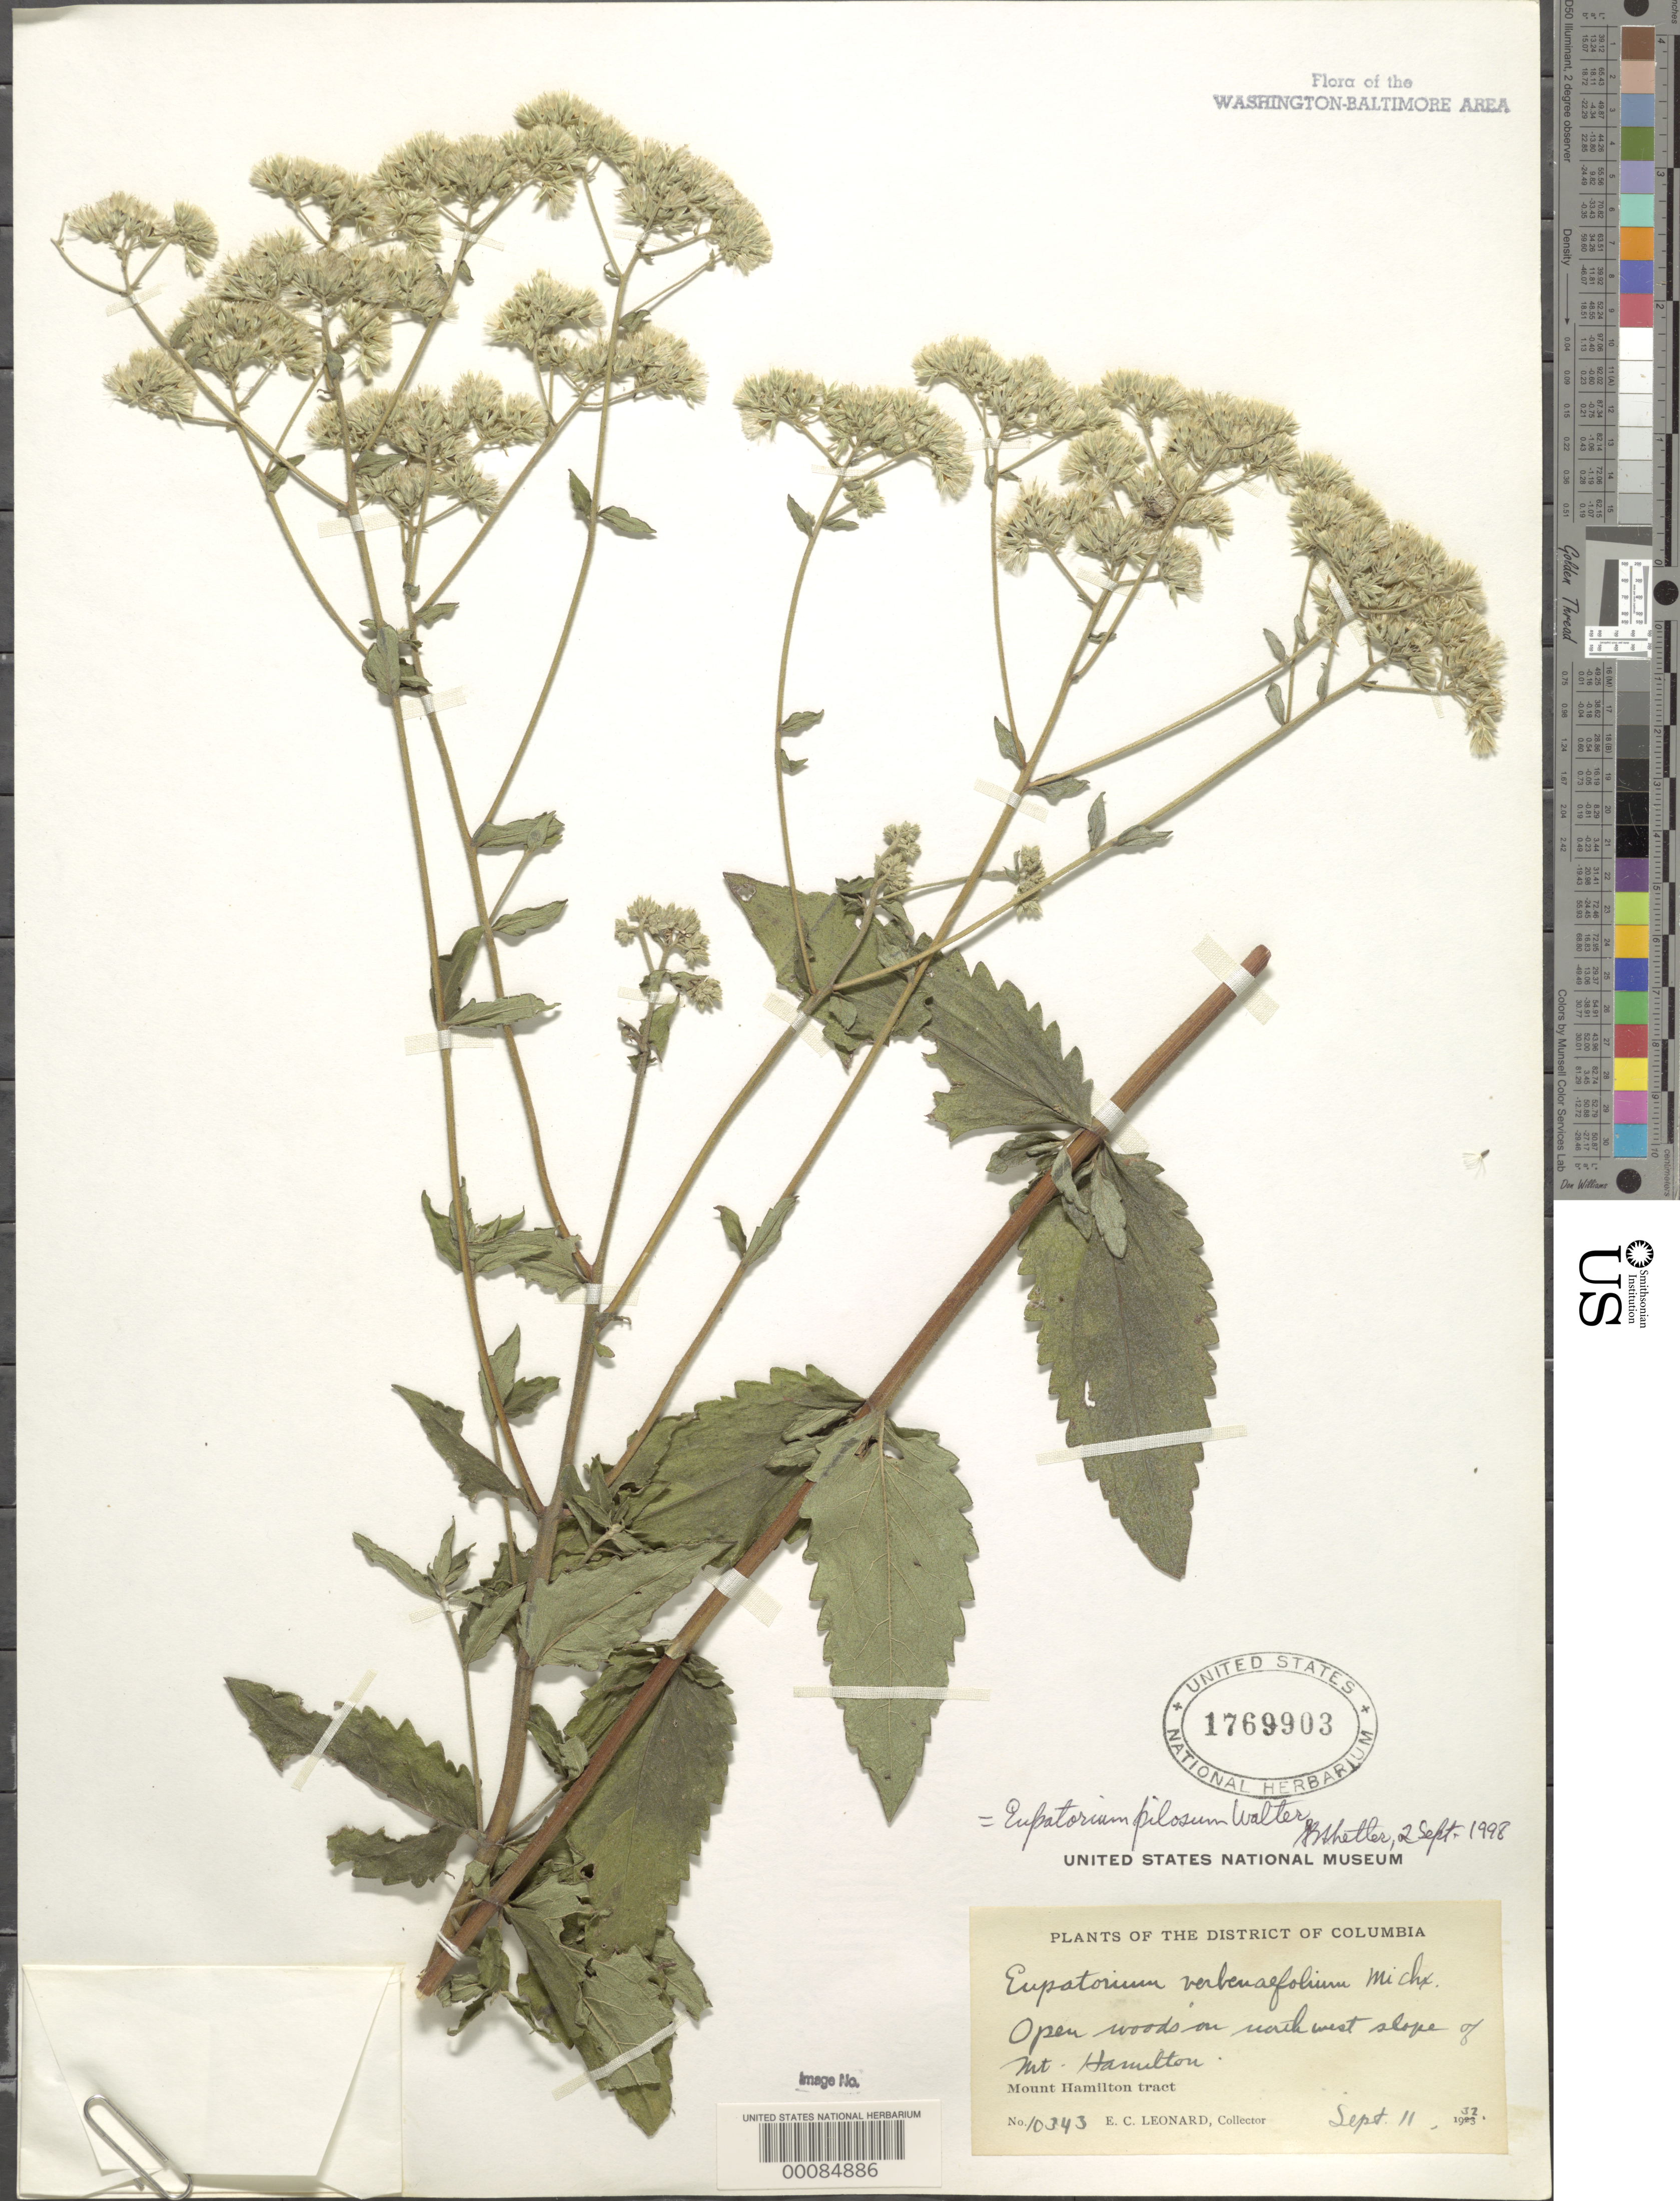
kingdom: Plantae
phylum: Tracheophyta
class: Magnoliopsida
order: Asterales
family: Asteraceae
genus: Eupatorium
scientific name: Eupatorium pilosum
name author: Walter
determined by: Montgomery, J. D.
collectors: E. C. Leonard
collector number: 10343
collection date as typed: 11 Sep 1932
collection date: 1932-09-11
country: United States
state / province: District of Columbia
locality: NW slope of Mount Hamilton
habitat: Open woods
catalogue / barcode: US 1769903